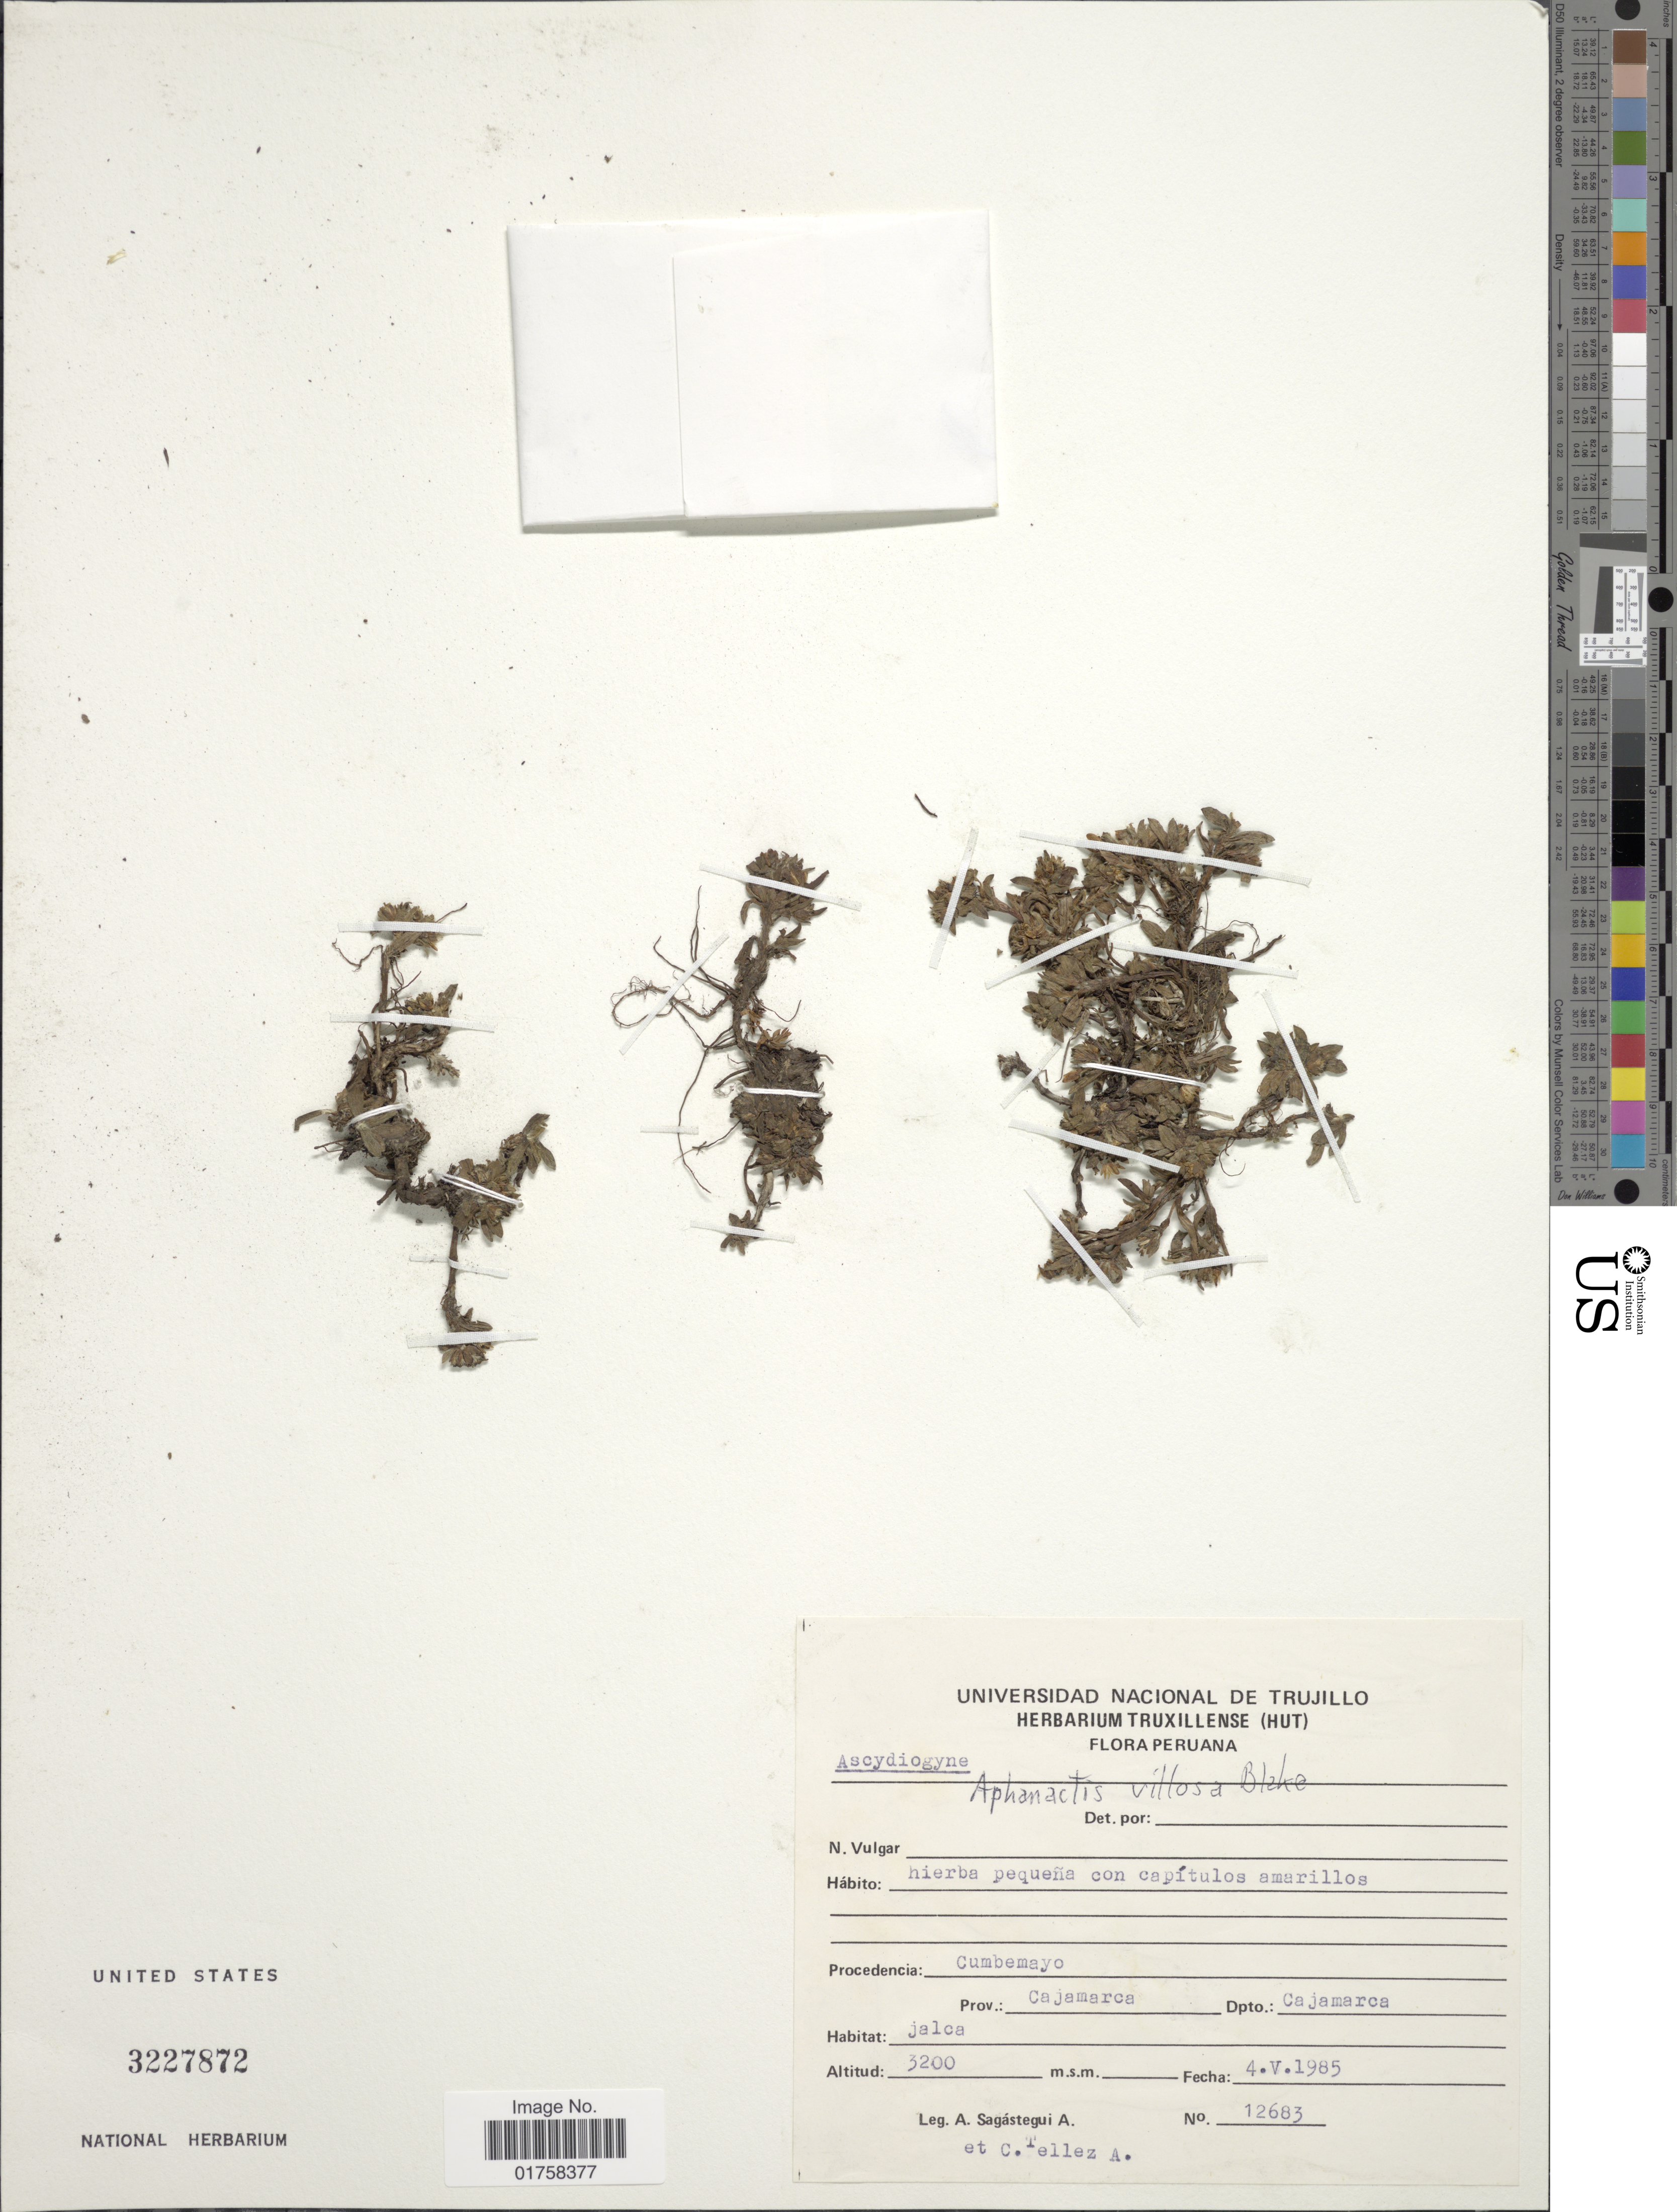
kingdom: Plantae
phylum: Tracheophyta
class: Magnoliopsida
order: Asterales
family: Asteraceae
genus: Aphanactis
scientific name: Aphanactis villosa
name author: S.F. Blake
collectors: A. Sagástegui A. & C. Tellez-A.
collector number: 12683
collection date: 1985-05-04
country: Peru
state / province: Cajamarca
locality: Procedencia: Cumbemayo. Prov.: Cajamarca. Dpto.: Cajamarca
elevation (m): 3200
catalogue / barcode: US 3227872